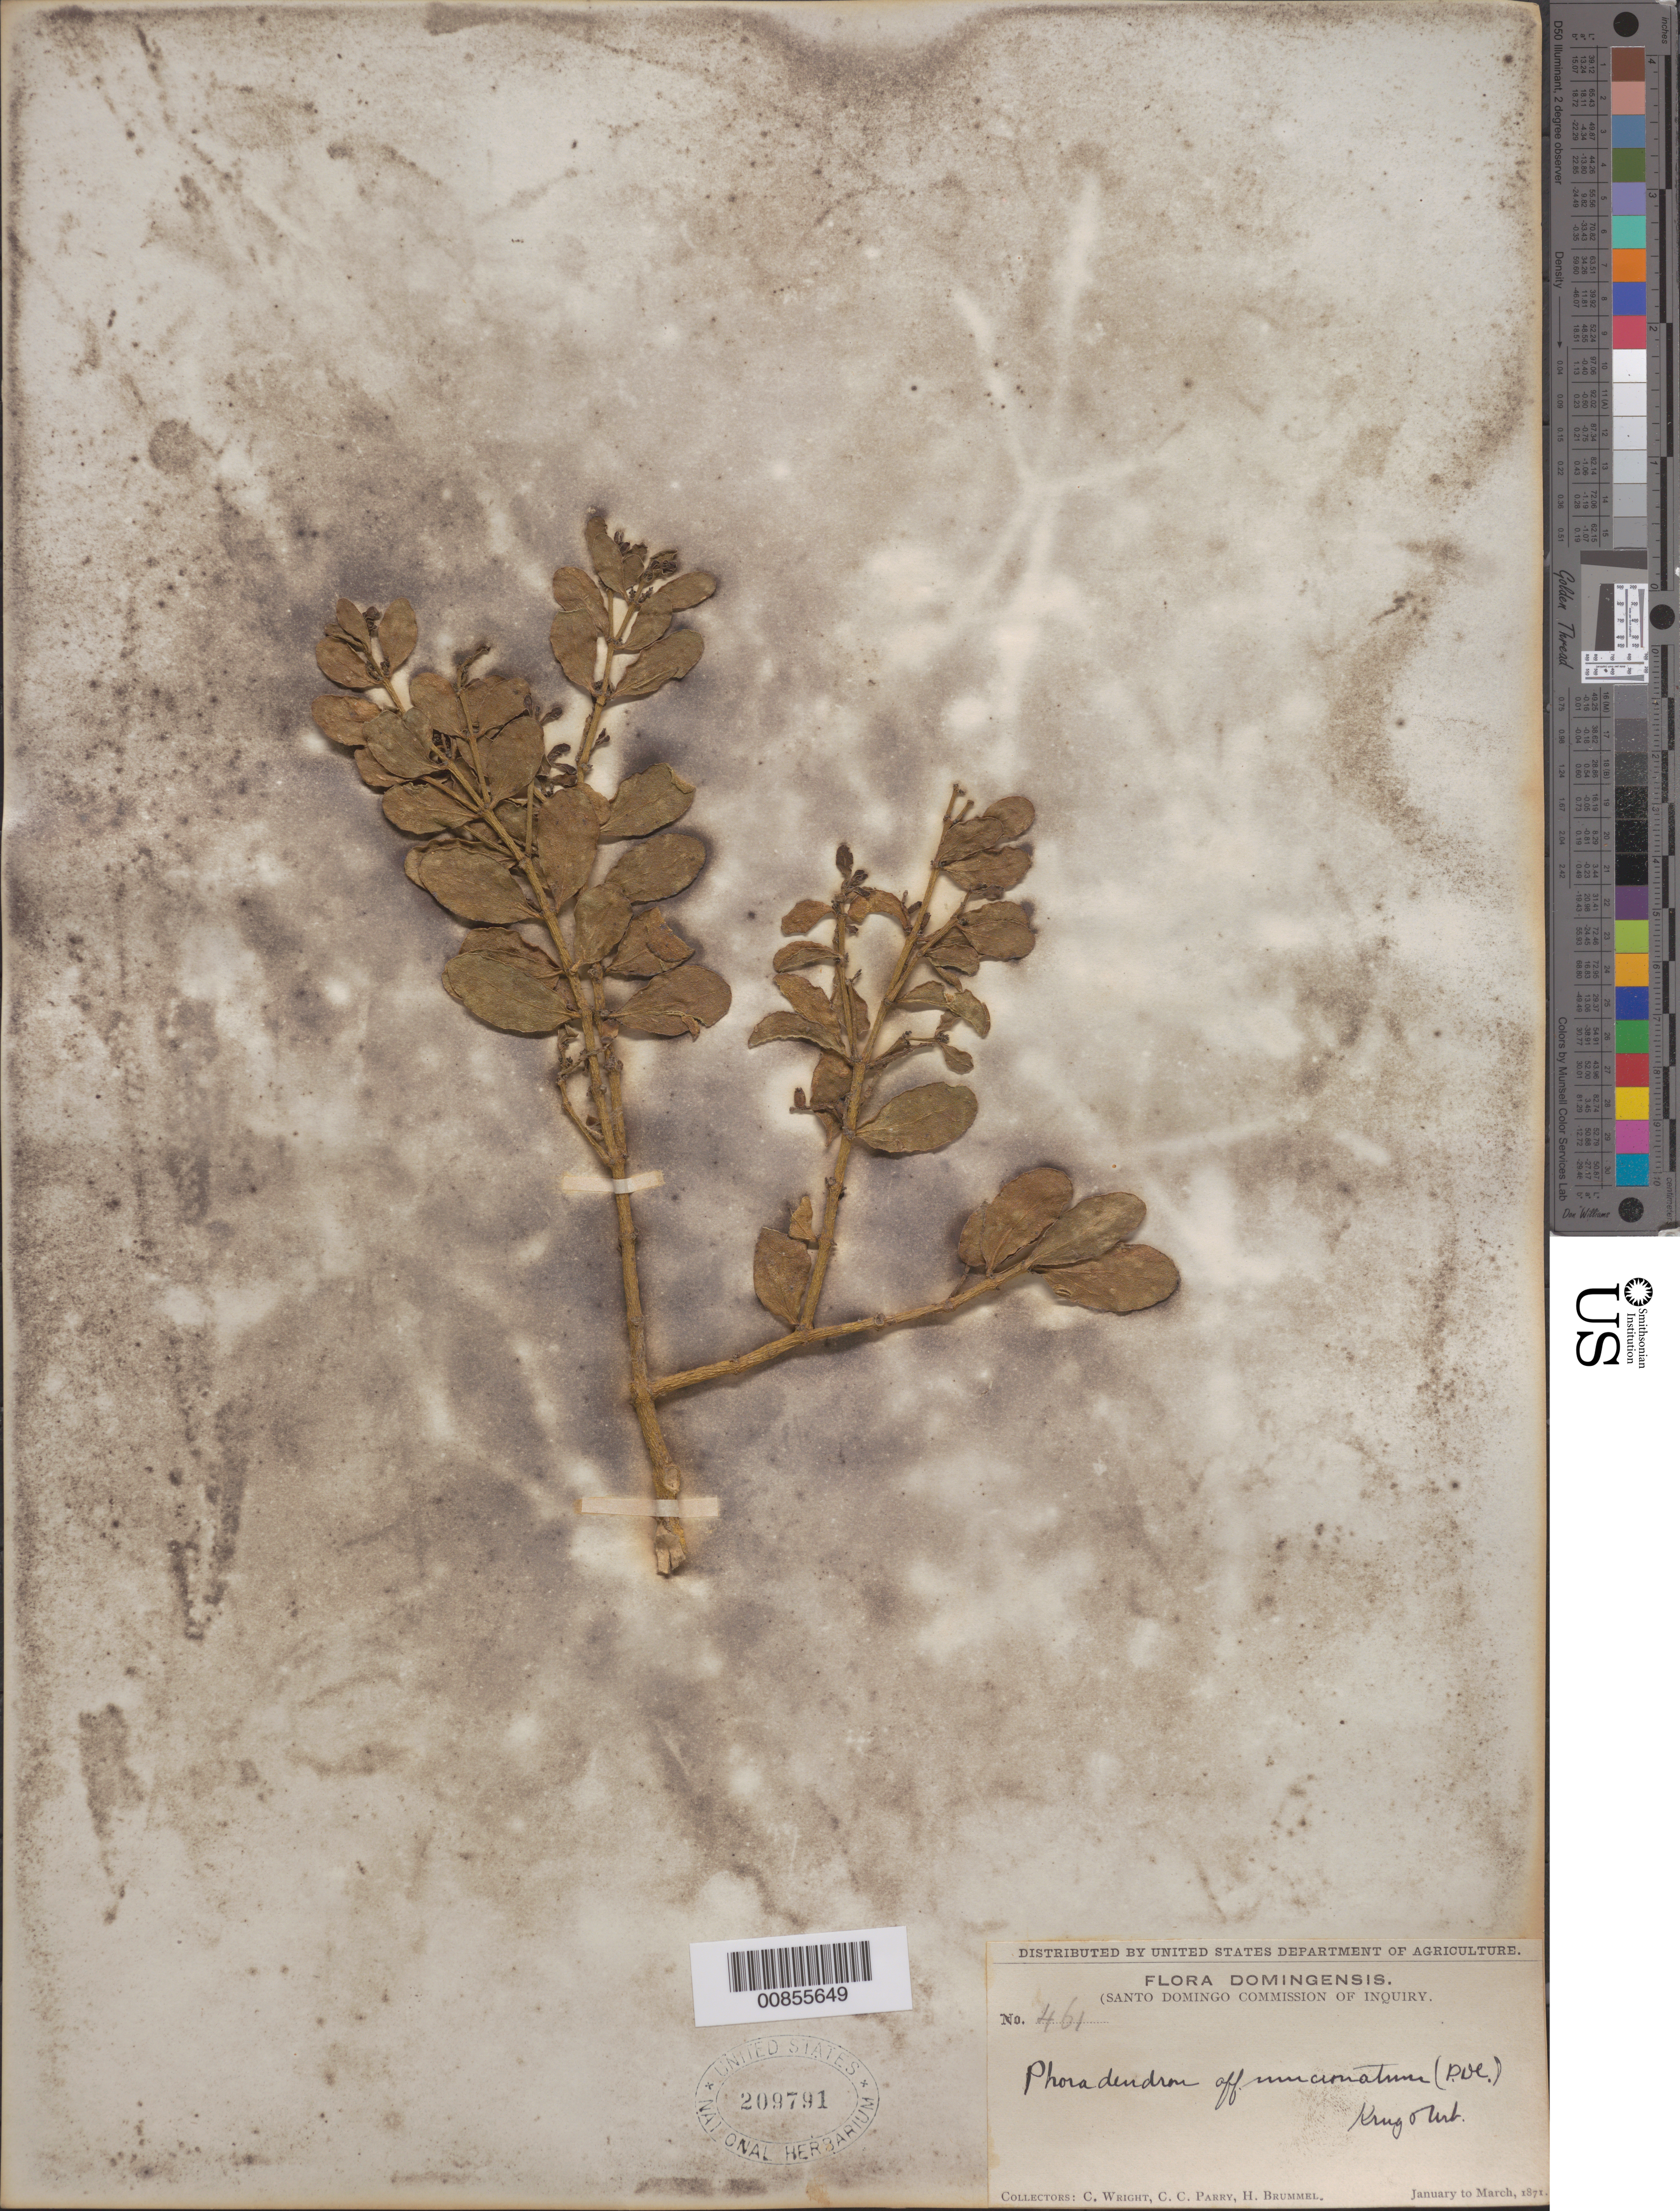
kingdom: Plantae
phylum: Tracheophyta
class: Magnoliopsida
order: Santalales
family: Viscaceae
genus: Dendrophthora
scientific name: Dendrophthora cubensis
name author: Eichler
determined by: Caraballo-Ortiz, Marcos A., (MISS), University of Mississippi (UNITED STATES)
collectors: C. Wright, C. C. Parry & H. Brummel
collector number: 461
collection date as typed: Jan 1871 to -- Mar 1871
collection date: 1871-01/1871-03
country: Dominican Republic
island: Hispaniola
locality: Dominican Republic.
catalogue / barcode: US 209791